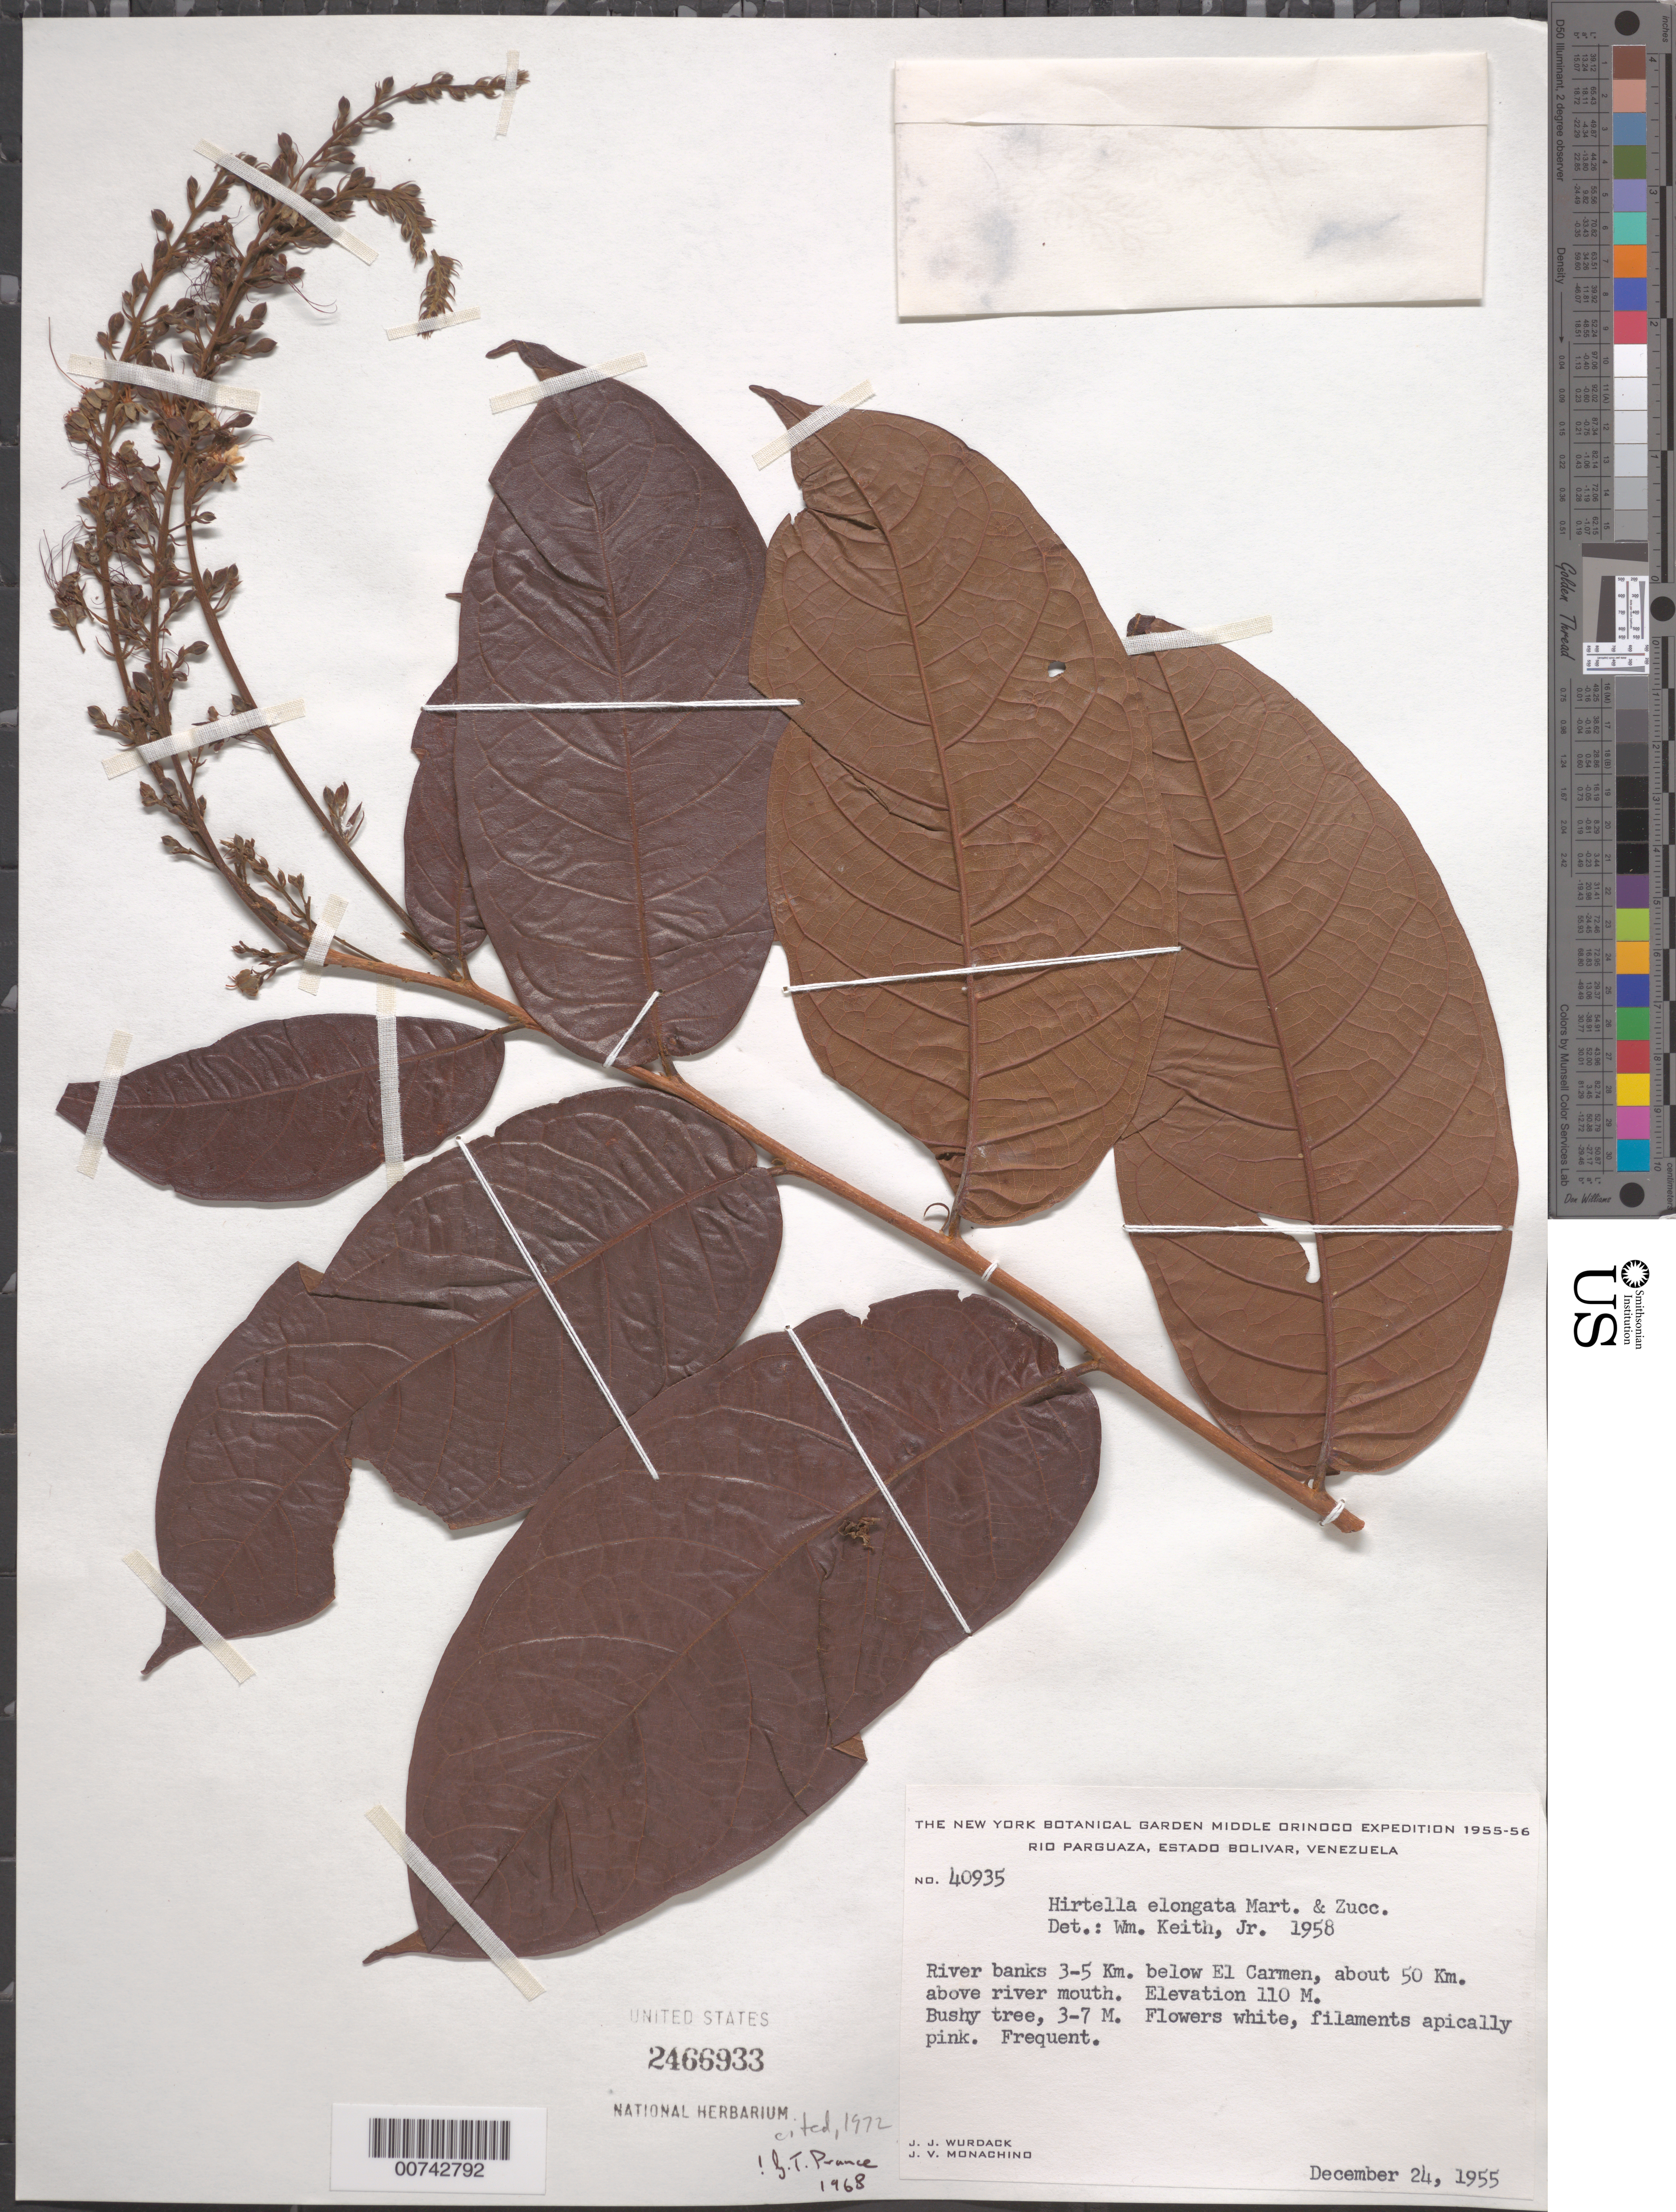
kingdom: Plantae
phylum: Tracheophyta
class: Magnoliopsida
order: Malpighiales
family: Chrysobalanaceae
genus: Hirtella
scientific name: Hirtella elongata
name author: Mart. & Zucc.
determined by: Prance, G. T.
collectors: J. J. Wurdack & J. V. Monachino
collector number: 40935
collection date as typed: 24-Dec-55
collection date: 1955-12-24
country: Venezuela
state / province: Bolívar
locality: El Carmen, 3-5 km below (50 km above mouth); Río Parguaza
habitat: Banks of river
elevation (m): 110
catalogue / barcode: US 2466933